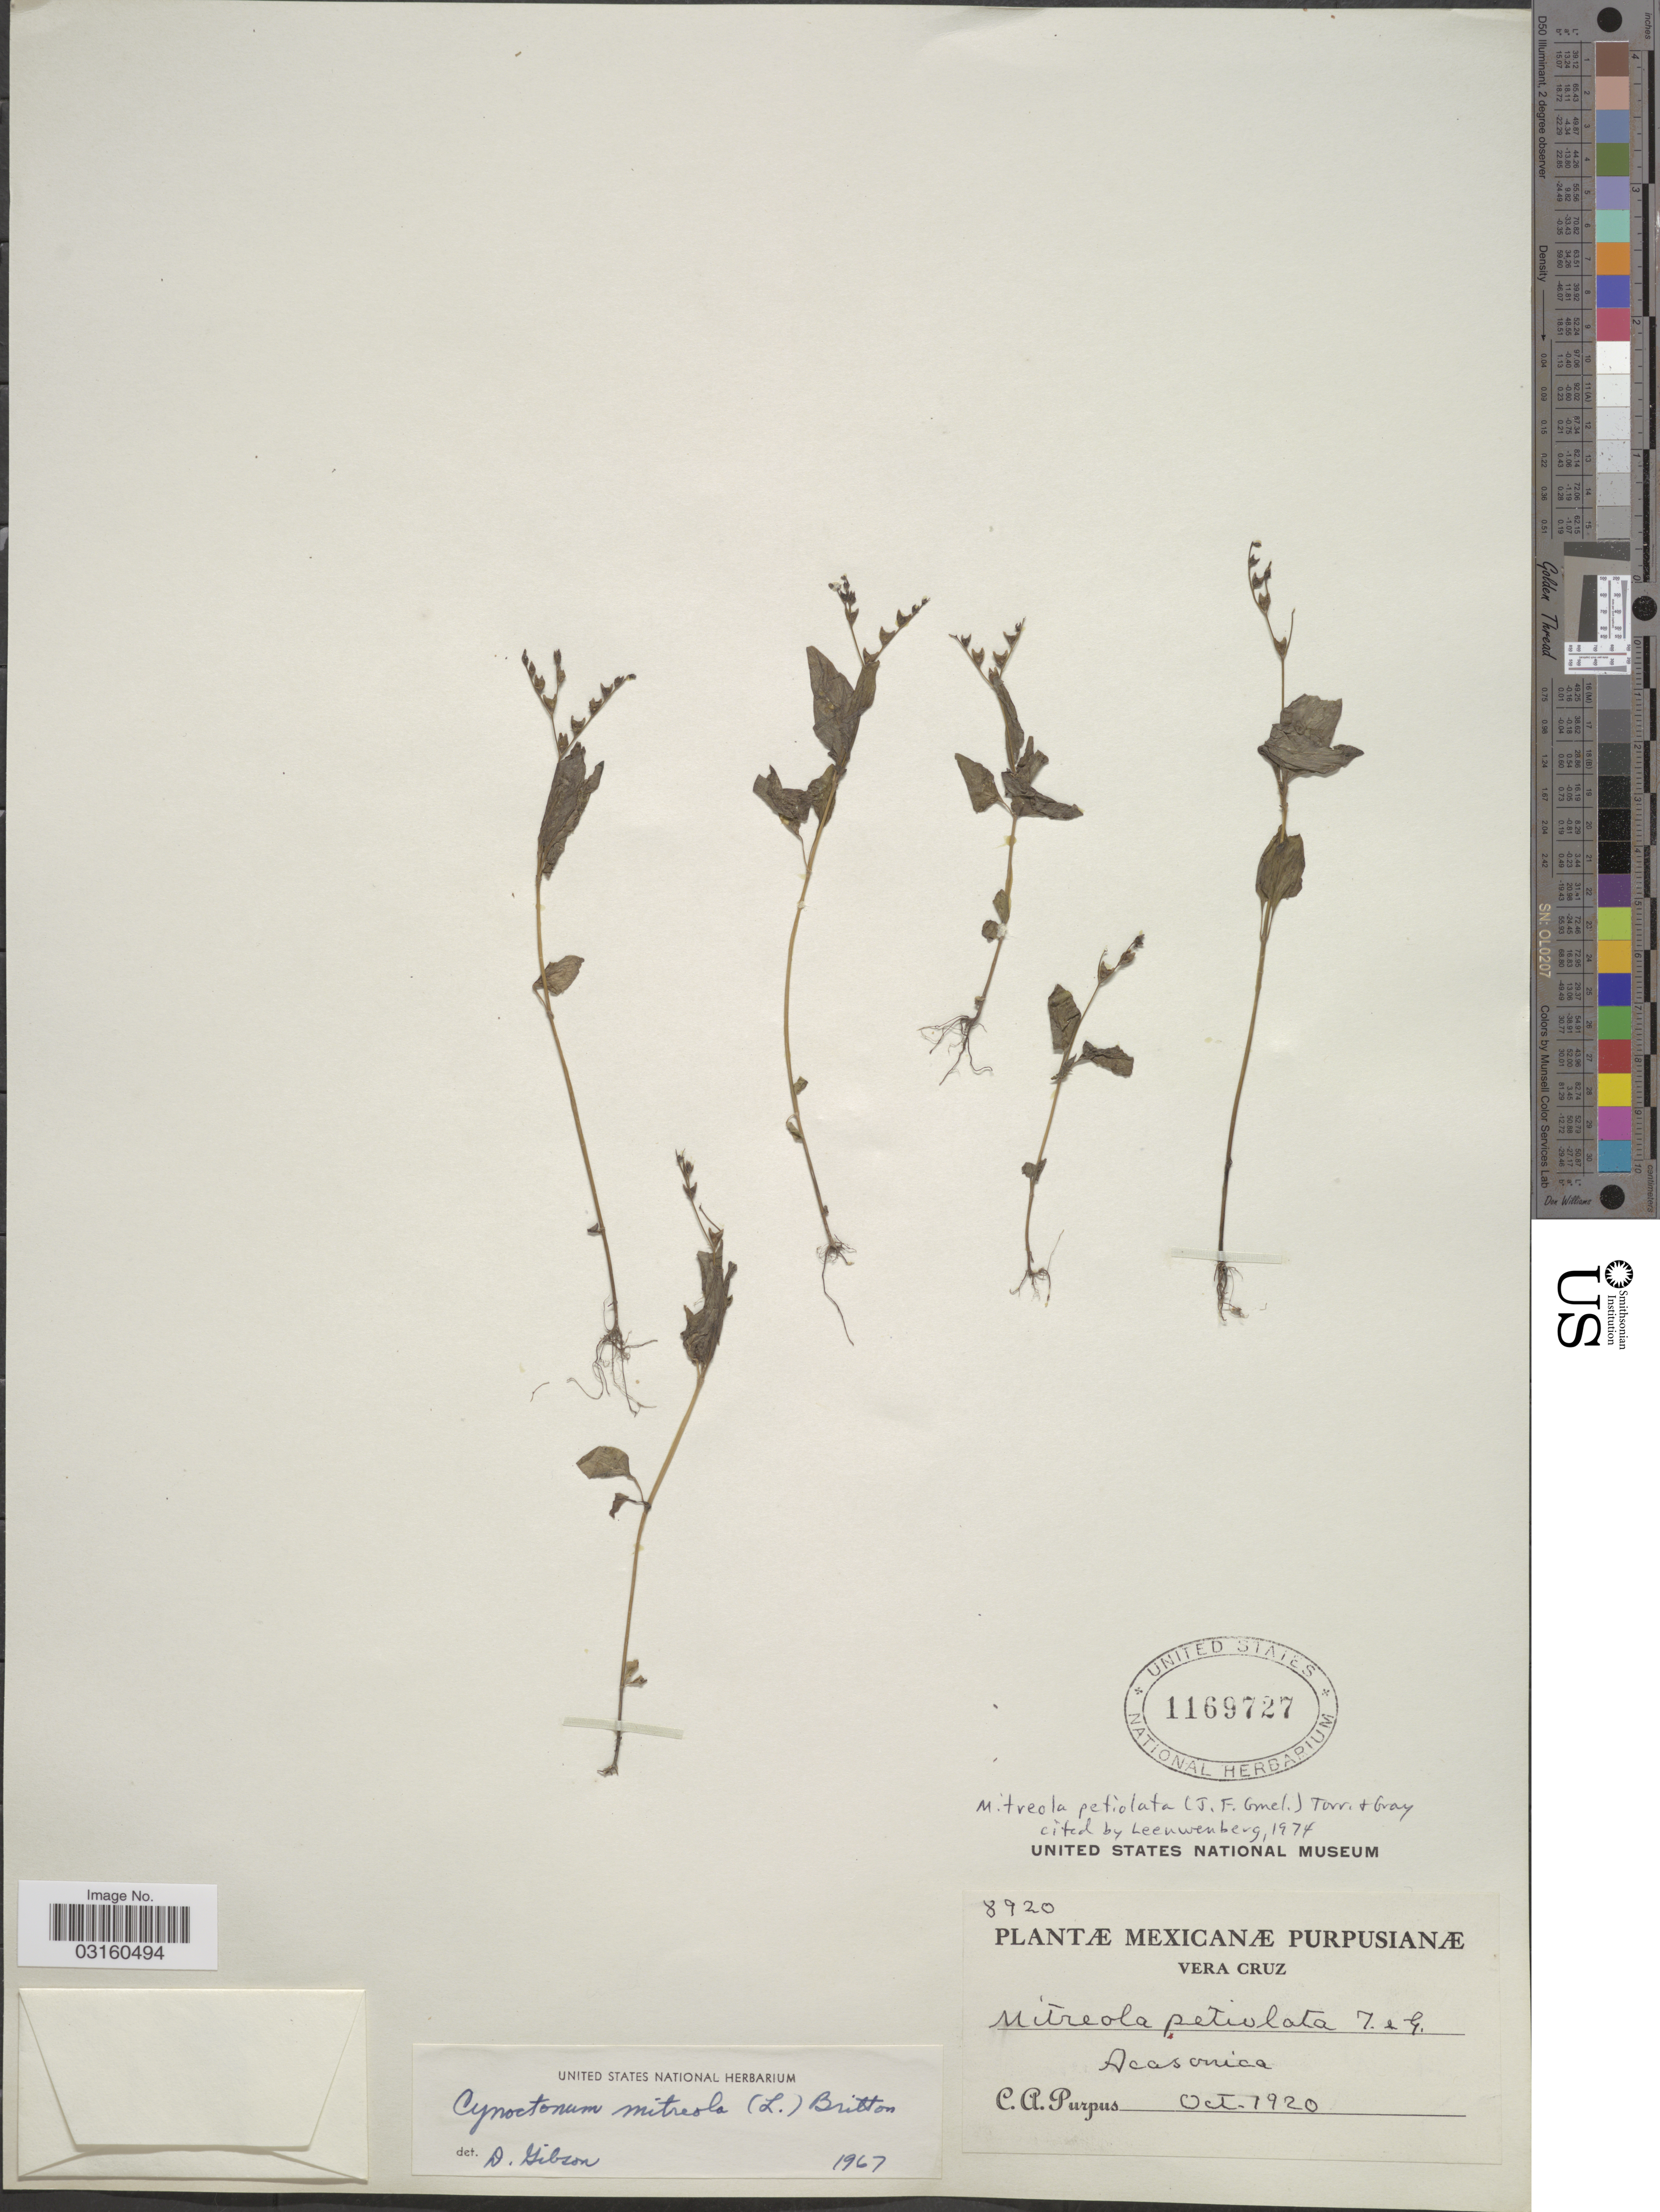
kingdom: Plantae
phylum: Tracheophyta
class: Magnoliopsida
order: Gentianales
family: Loganiaceae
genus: Mitreola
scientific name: Mitreola petiolata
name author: (J.F. Gmel.) Torr. & A. Gray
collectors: C. A. Purpus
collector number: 8920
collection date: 1920-10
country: Mexico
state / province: Veracruz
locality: Vera Cruz.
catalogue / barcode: US 1169727